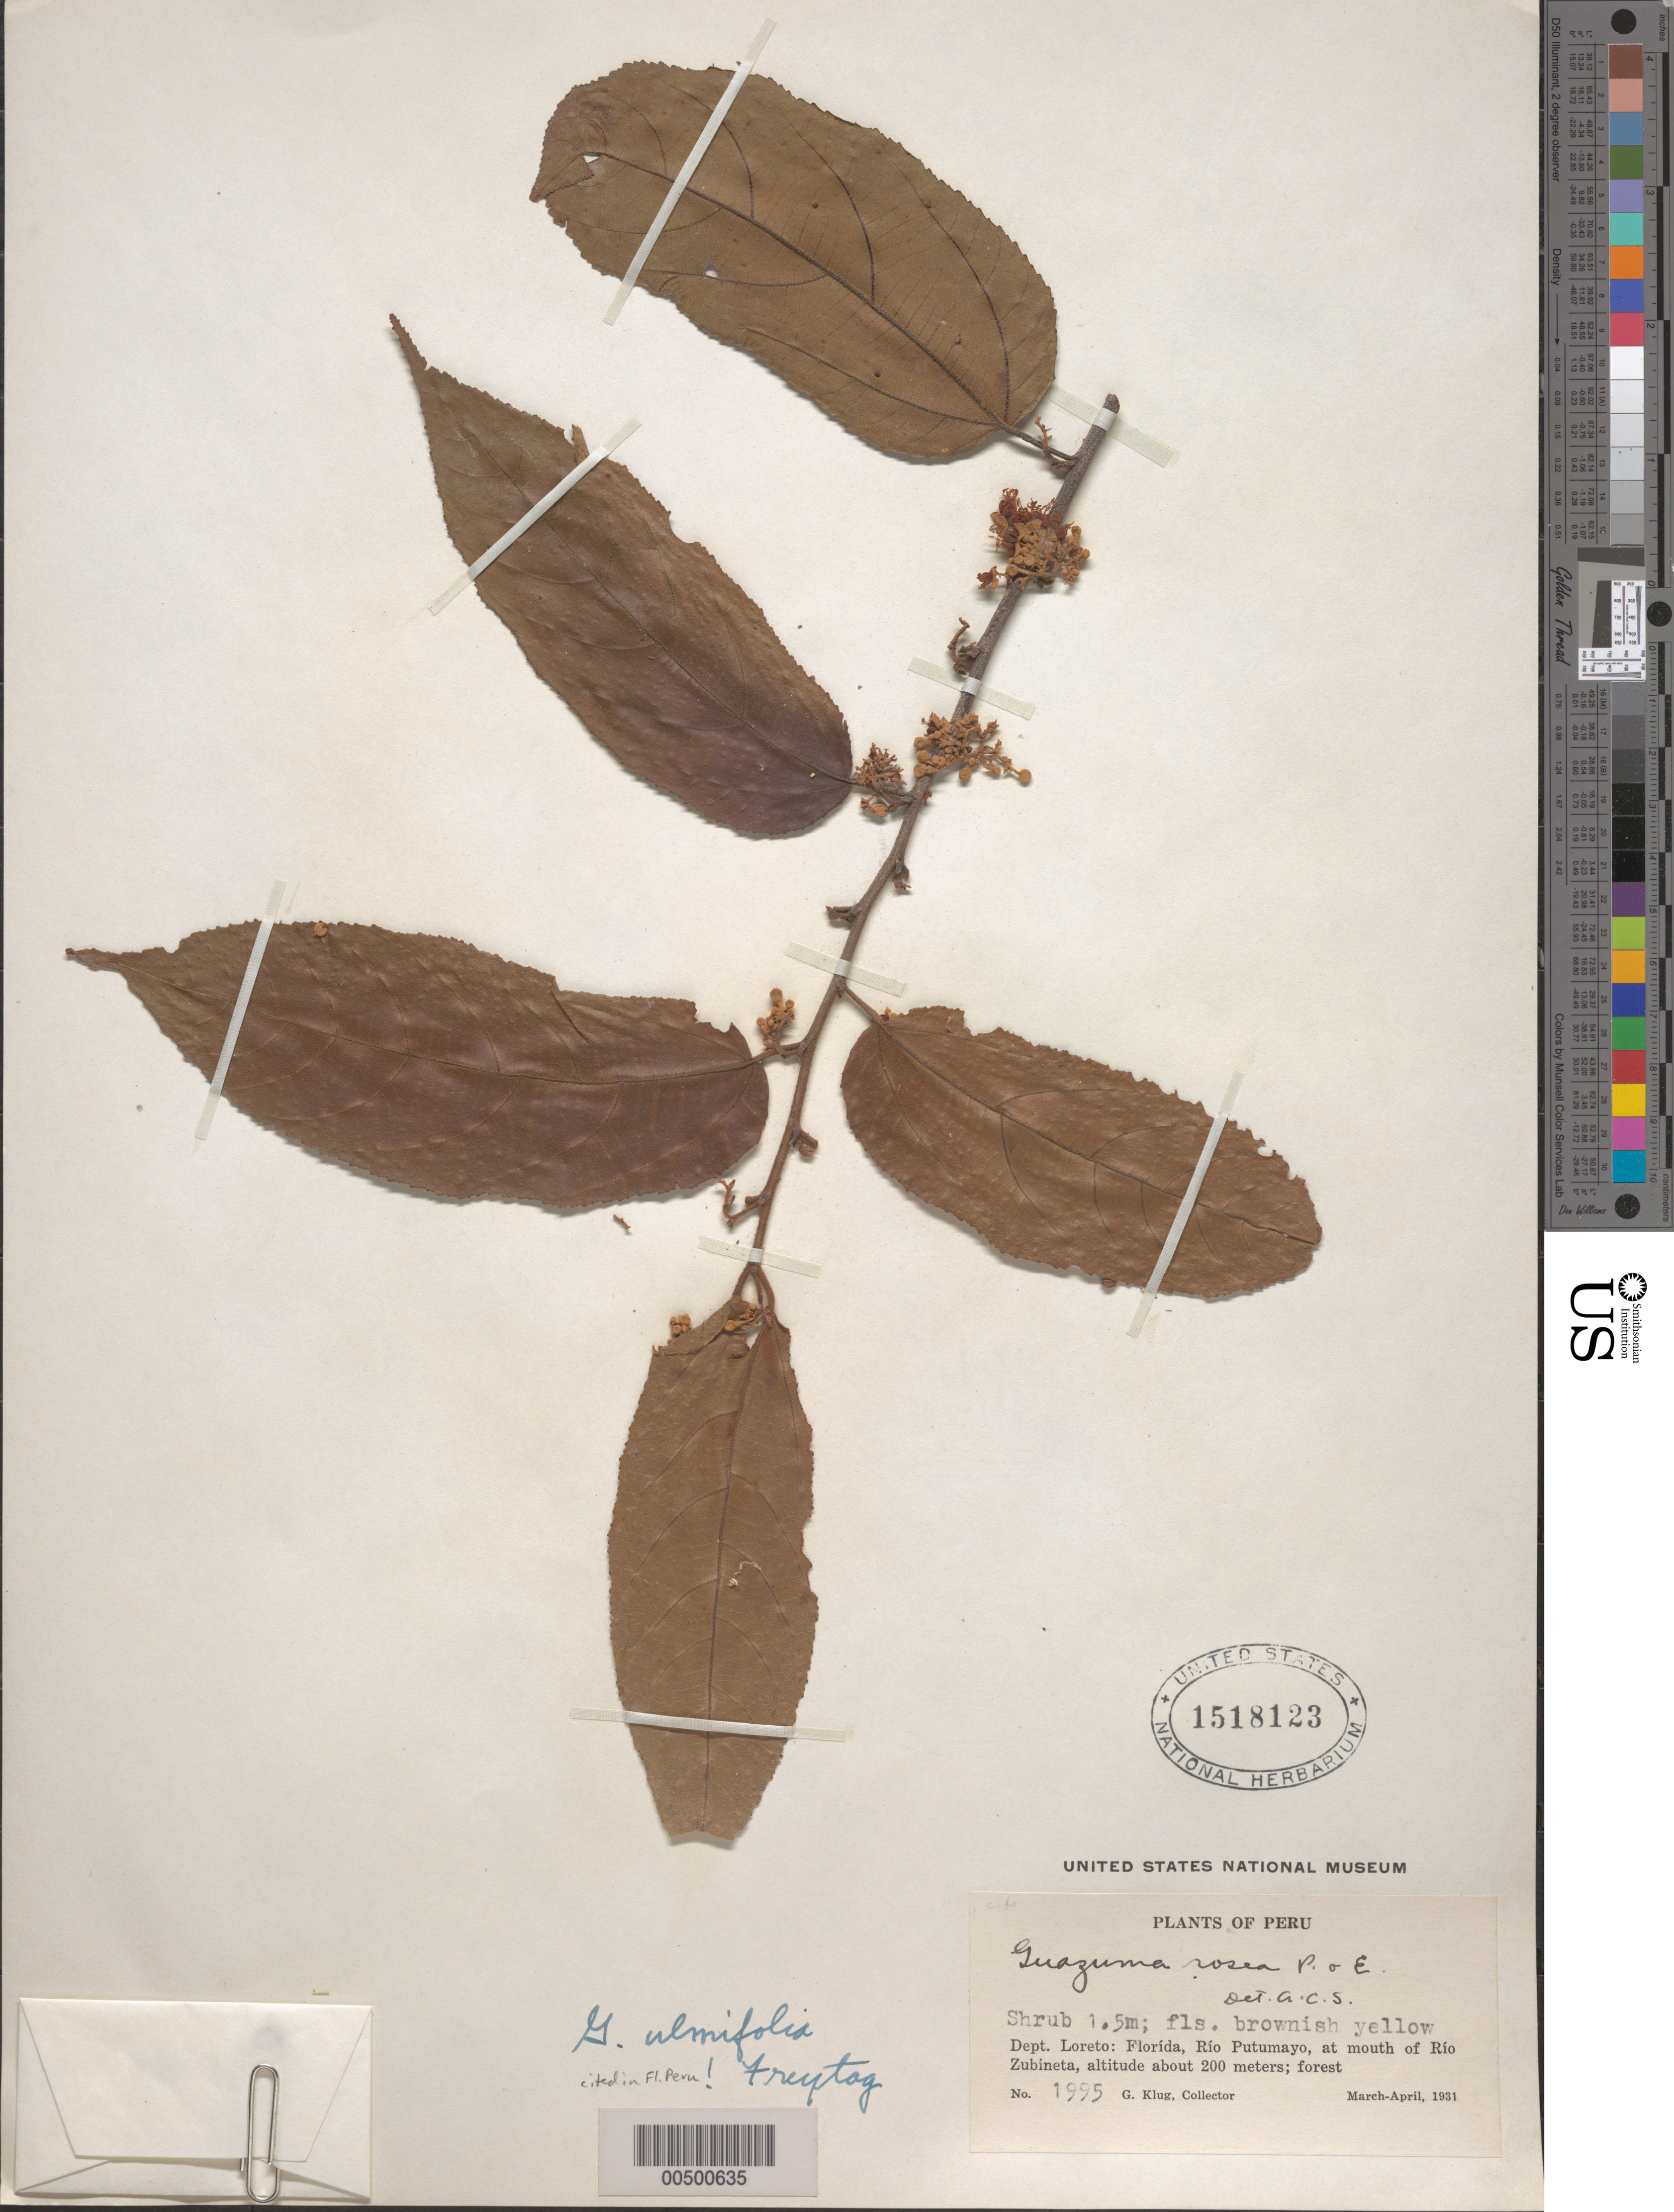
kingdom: Plantae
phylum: Tracheophyta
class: Magnoliopsida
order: Malvales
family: Malvaceae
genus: Guazuma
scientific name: Guazuma ulmifolia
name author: Lam.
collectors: G. Klug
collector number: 1995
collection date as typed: Mar 1931 to -- Apr 1931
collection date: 1931-03/1931-04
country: Peru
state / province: Loreto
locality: Florída, Río Putumayo, at mouth of Río Zubineta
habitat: forest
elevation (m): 200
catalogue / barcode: US 1518123